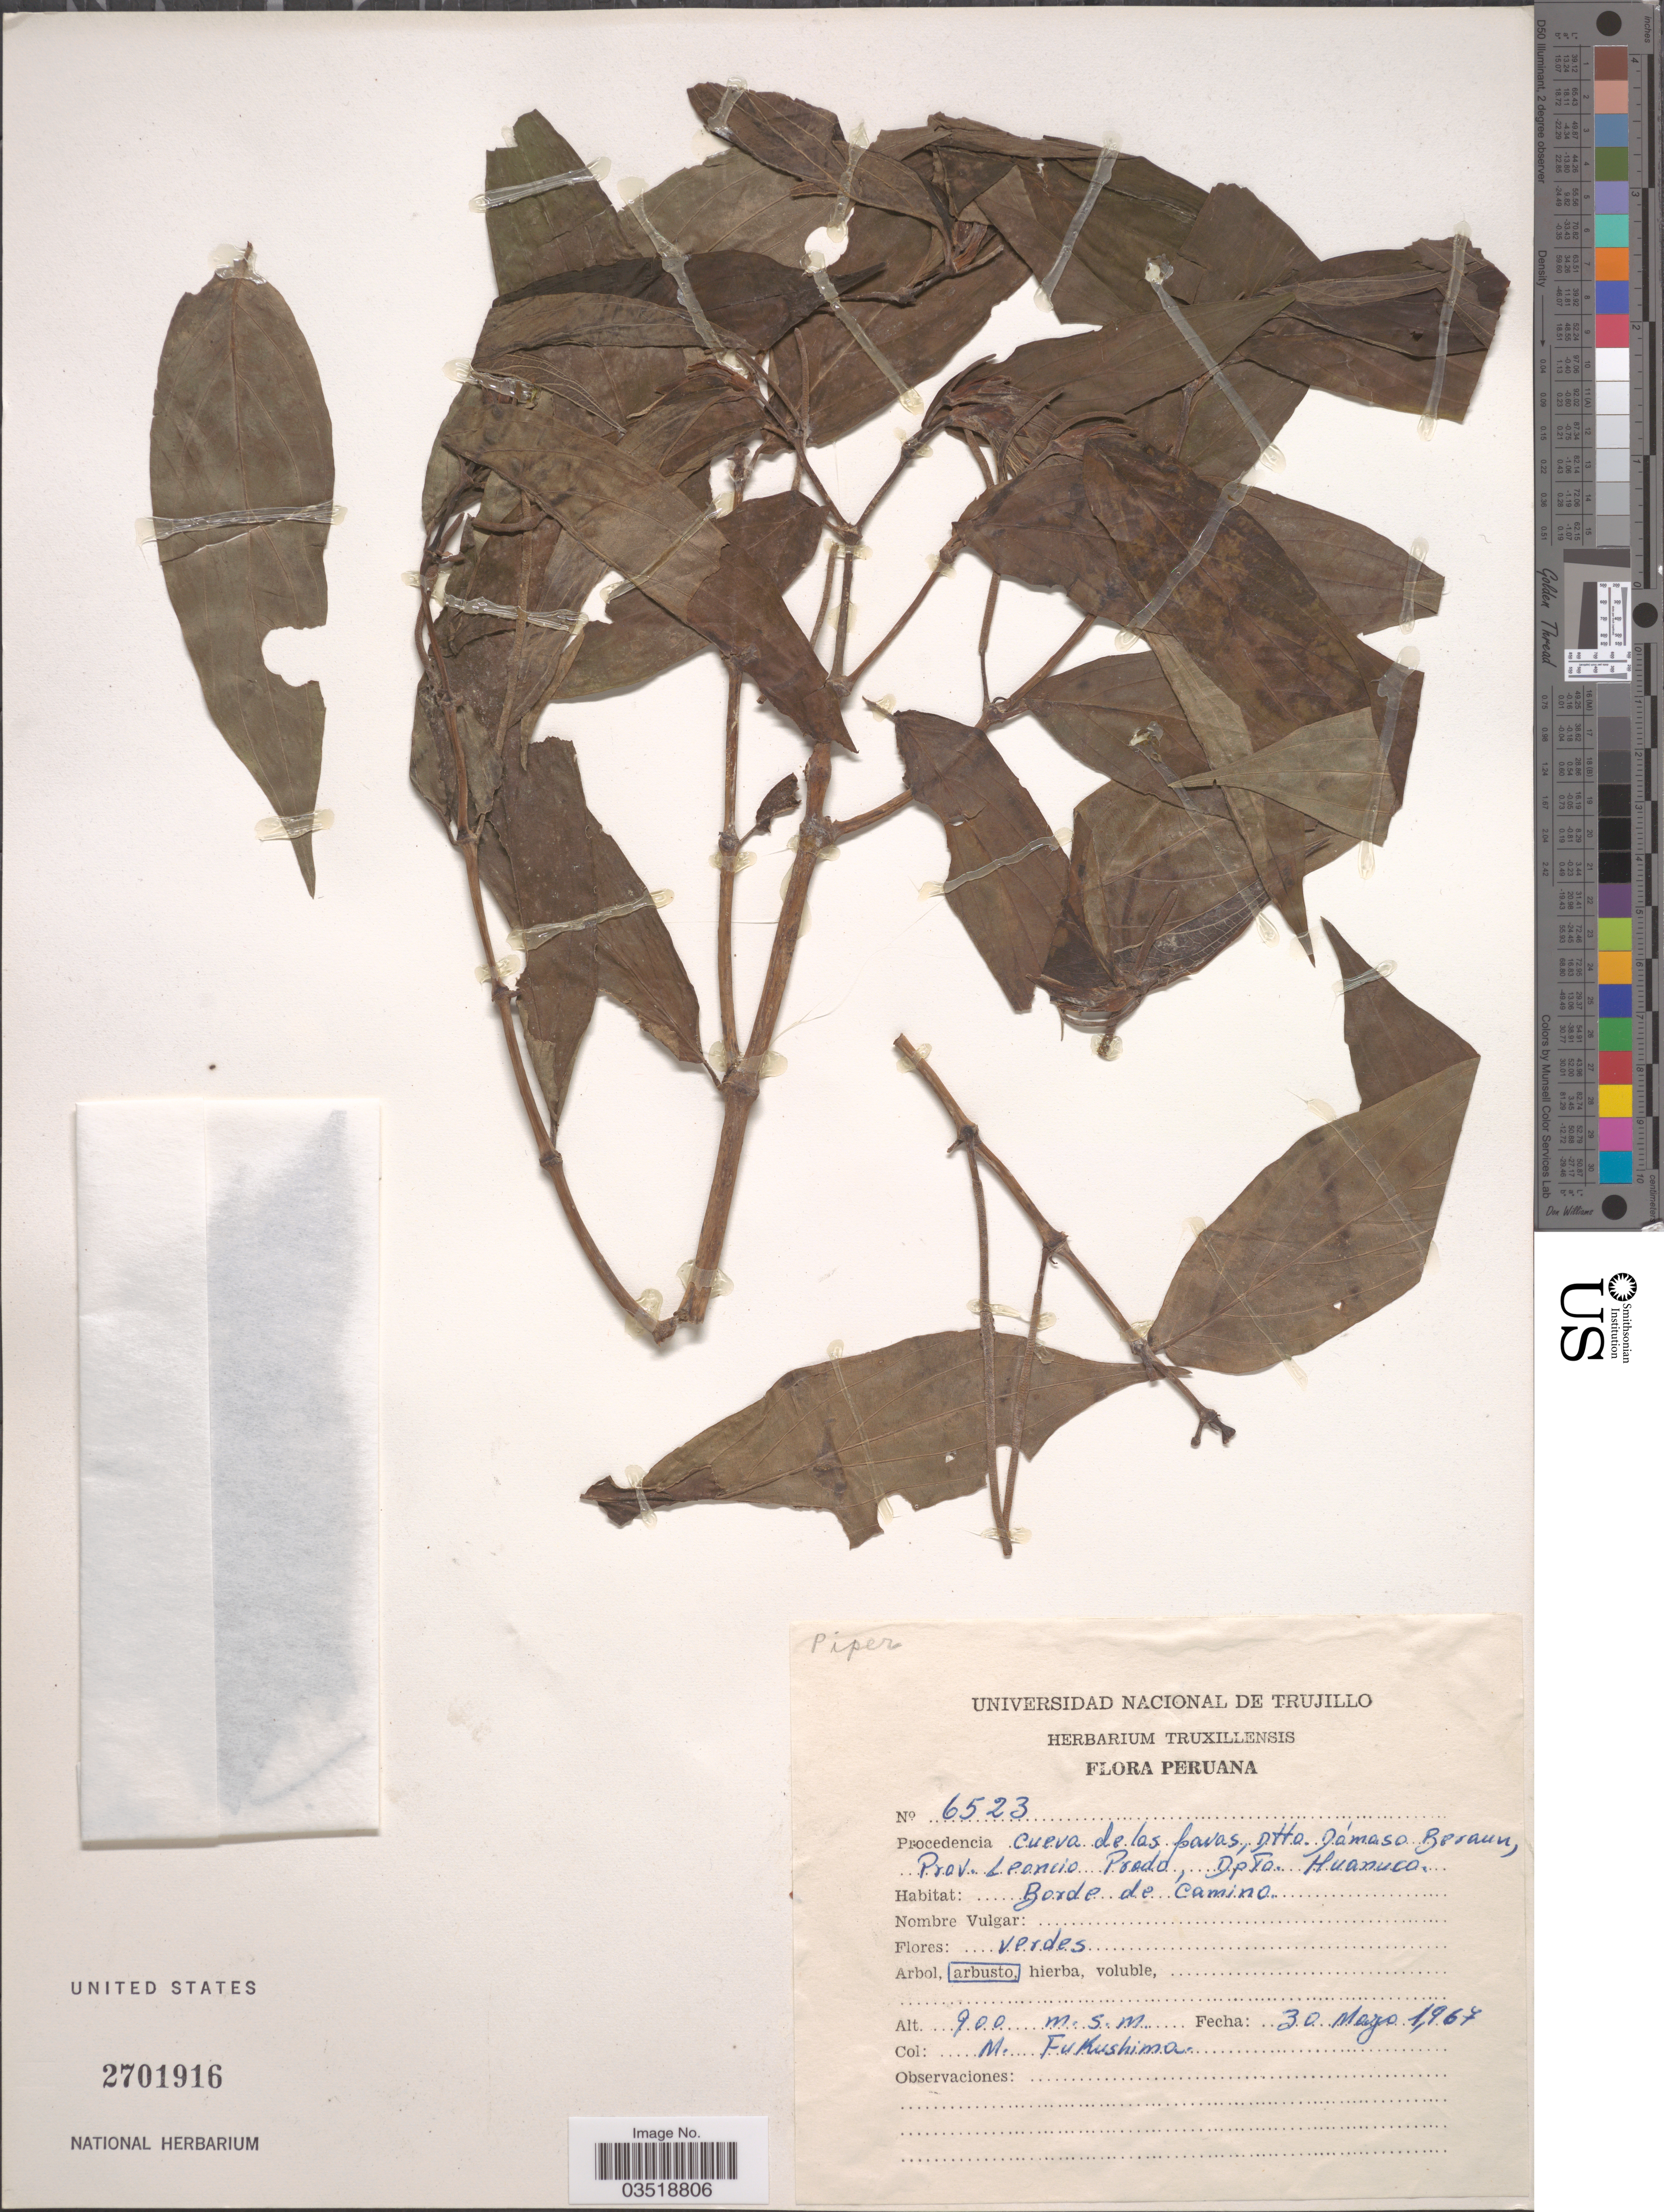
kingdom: Plantae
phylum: Tracheophyta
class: Magnoliopsida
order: Piperales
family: Piperaceae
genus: Piper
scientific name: Piper sp.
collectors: M. Fukushima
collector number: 6523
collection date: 1967-05-30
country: Peru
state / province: Huánuco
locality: Cueva de las pavas, Dtto. Dámaso Beraun, Prov. Leoncio Prodo, Dpto. Huanuco.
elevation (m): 900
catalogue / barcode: US 2701916